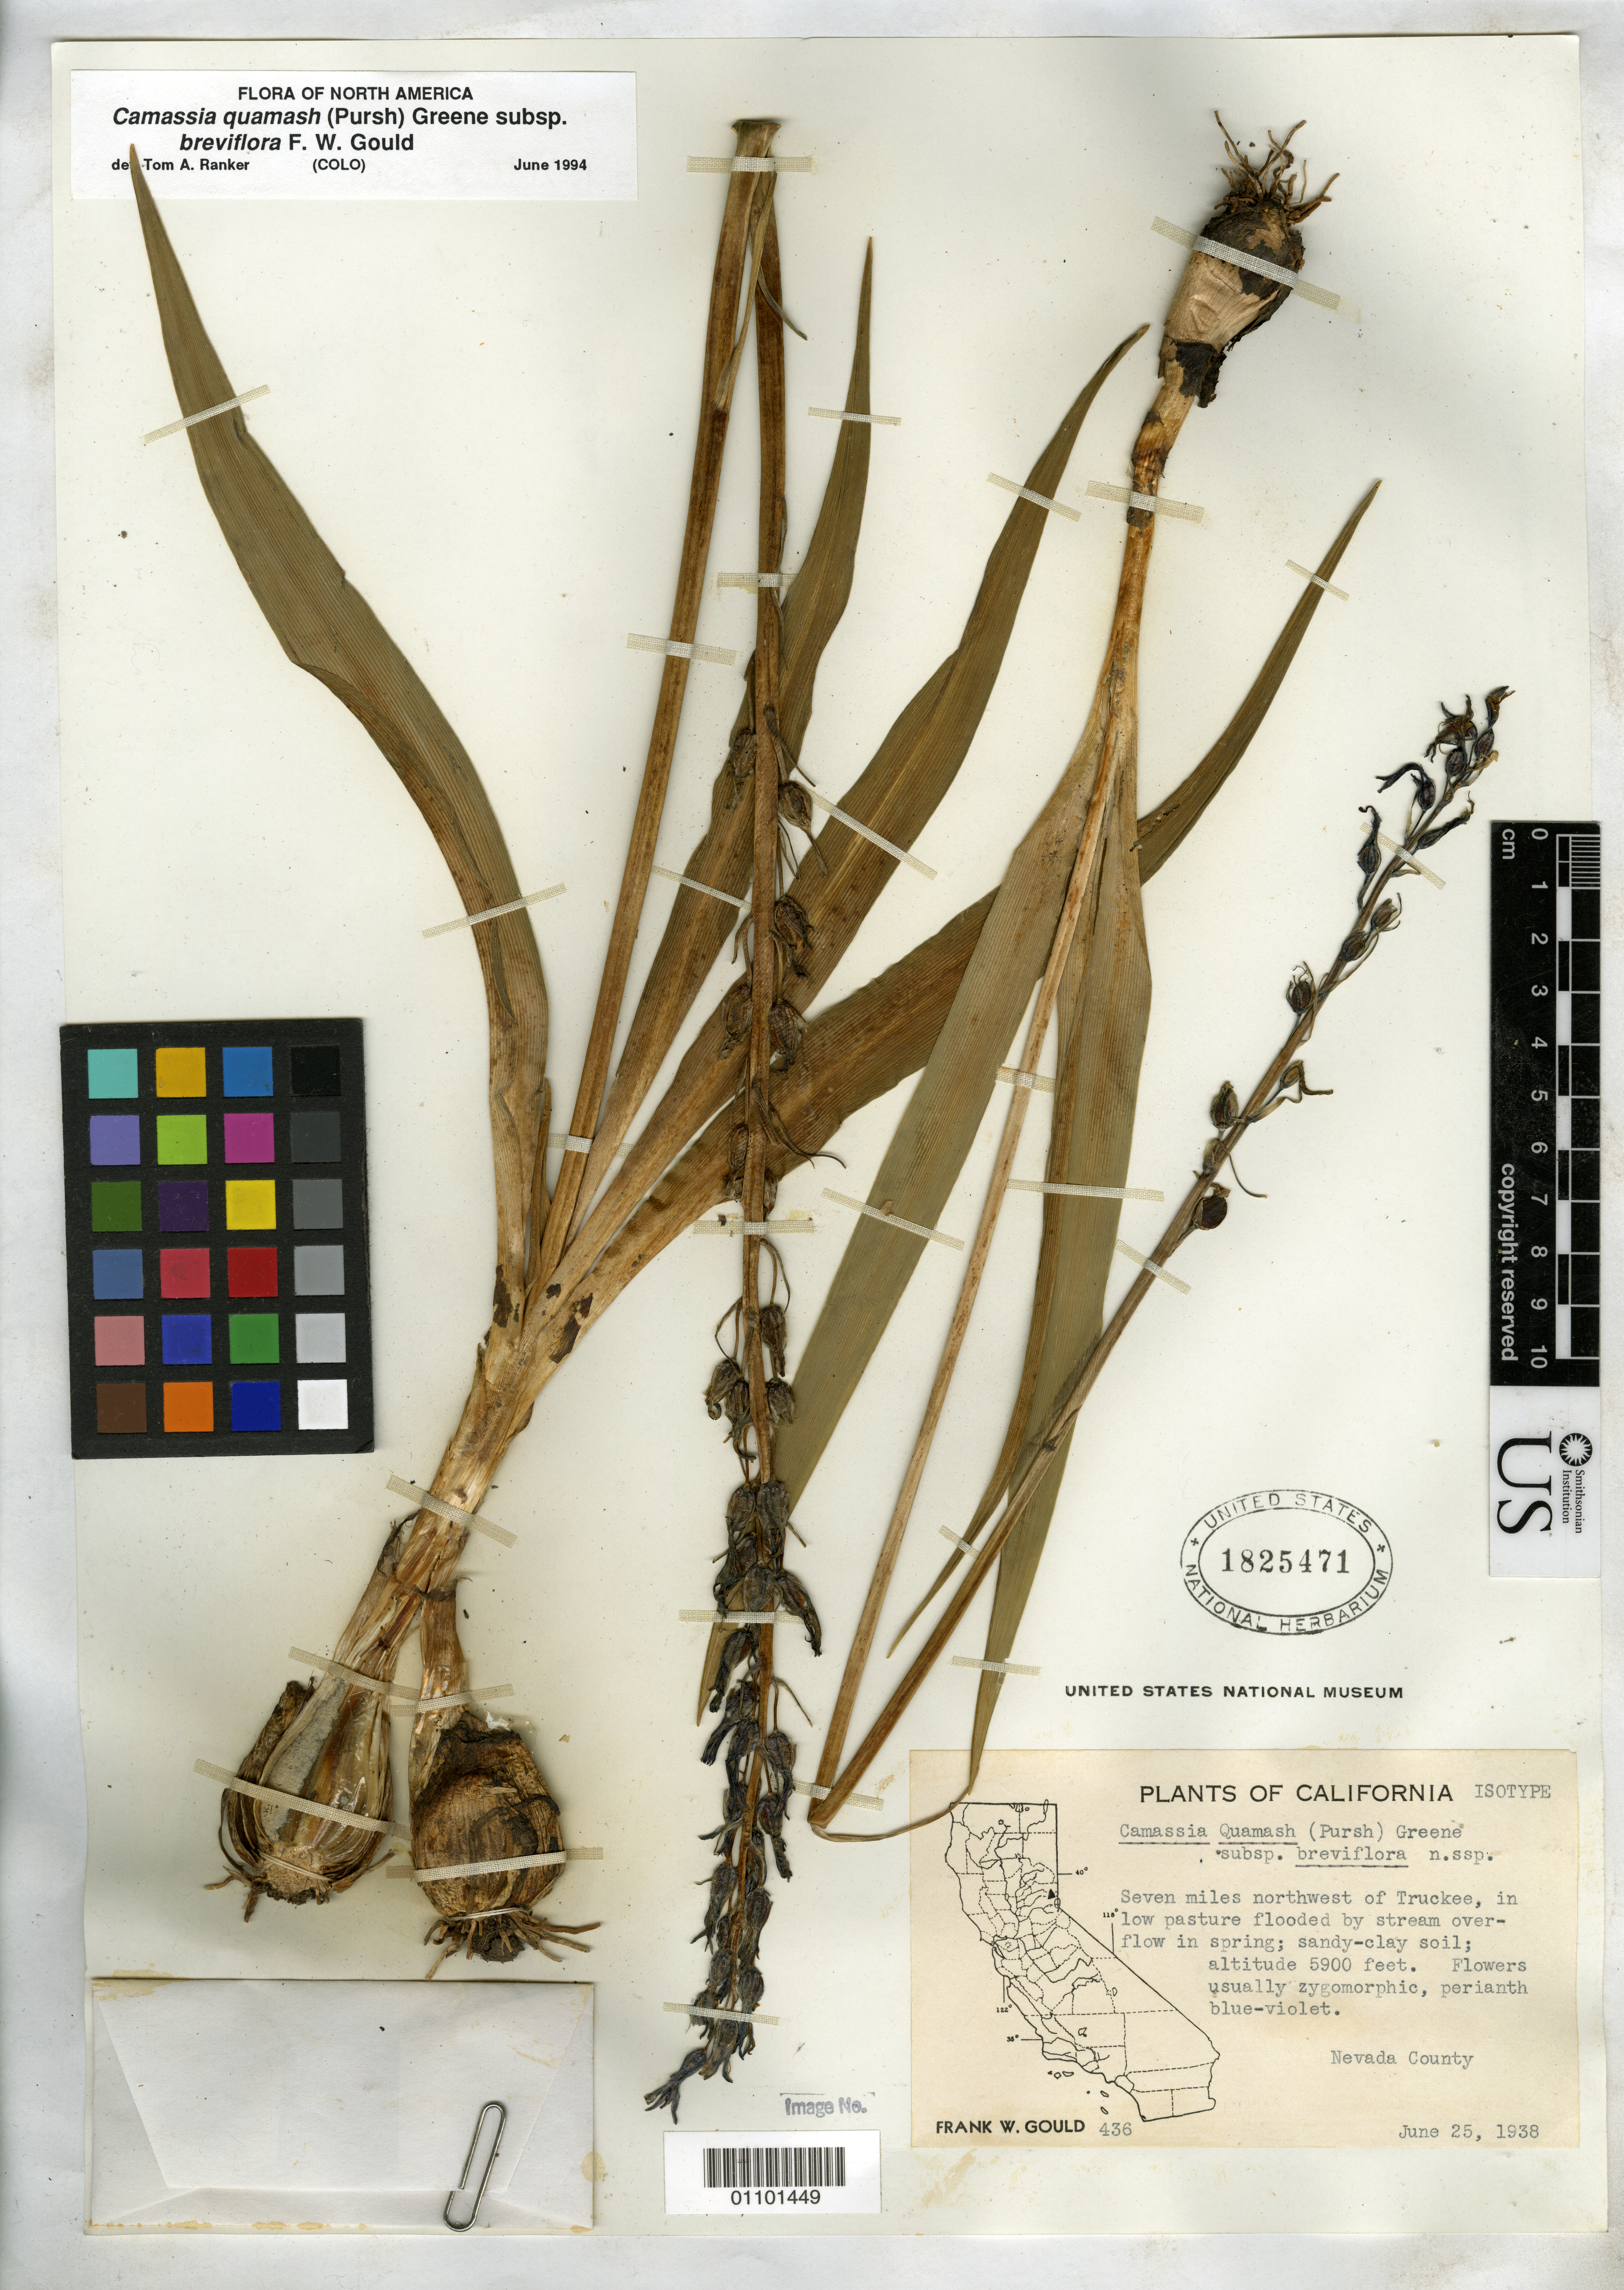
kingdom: Plantae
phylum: Tracheophyta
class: Liliopsida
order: Asparagales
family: Asparagaceae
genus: Camassia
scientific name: Camassia quamash subsp. breviflora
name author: Gould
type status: Isotype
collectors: F. W. Gould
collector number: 436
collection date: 1938-06-25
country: United States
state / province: California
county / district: Nevada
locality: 7 miles northwest of Truckee.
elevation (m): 1798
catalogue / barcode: US 1825471